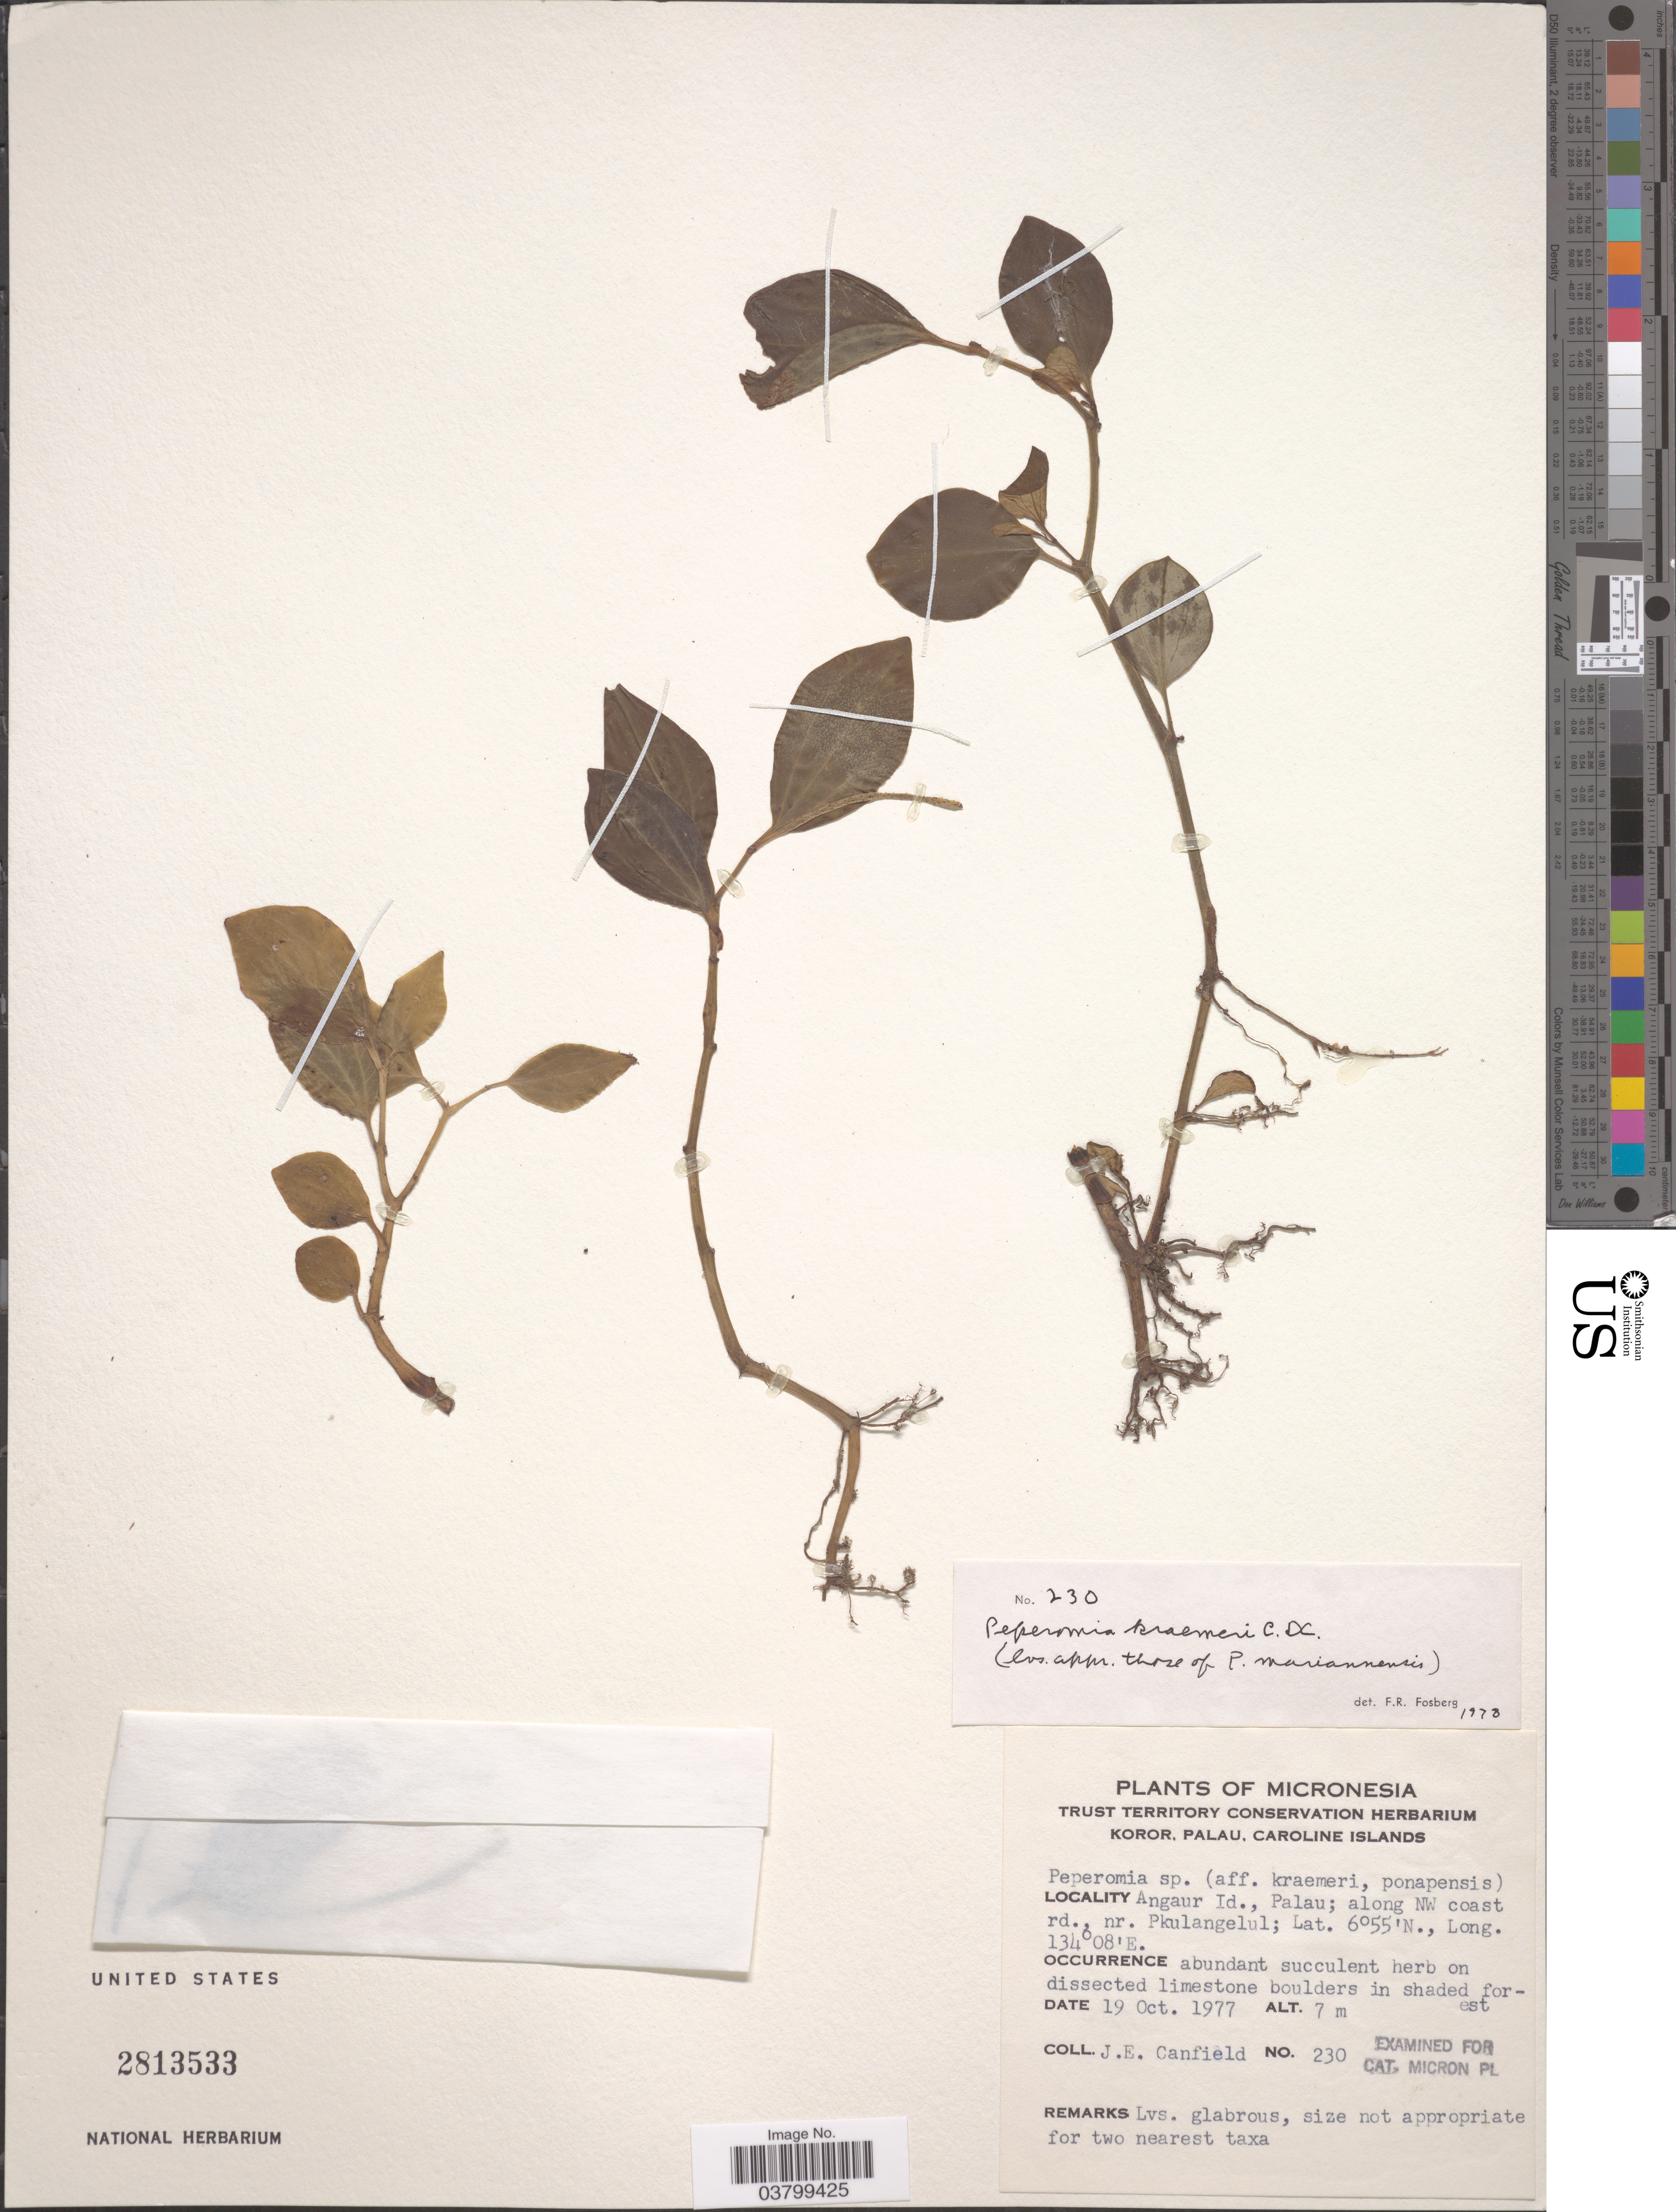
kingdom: Plantae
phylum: Tracheophyta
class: Magnoliopsida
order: Piperales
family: Piperaceae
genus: Peperomia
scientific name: Peperomia kraemeri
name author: C. DC.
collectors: J. E. Canfield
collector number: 230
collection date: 1977-10-19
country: Palau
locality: Micronesia. Angaur Id., Palau; along NW coast rd., nr. Pkulangelul.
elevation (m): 7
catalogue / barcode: US 2813533